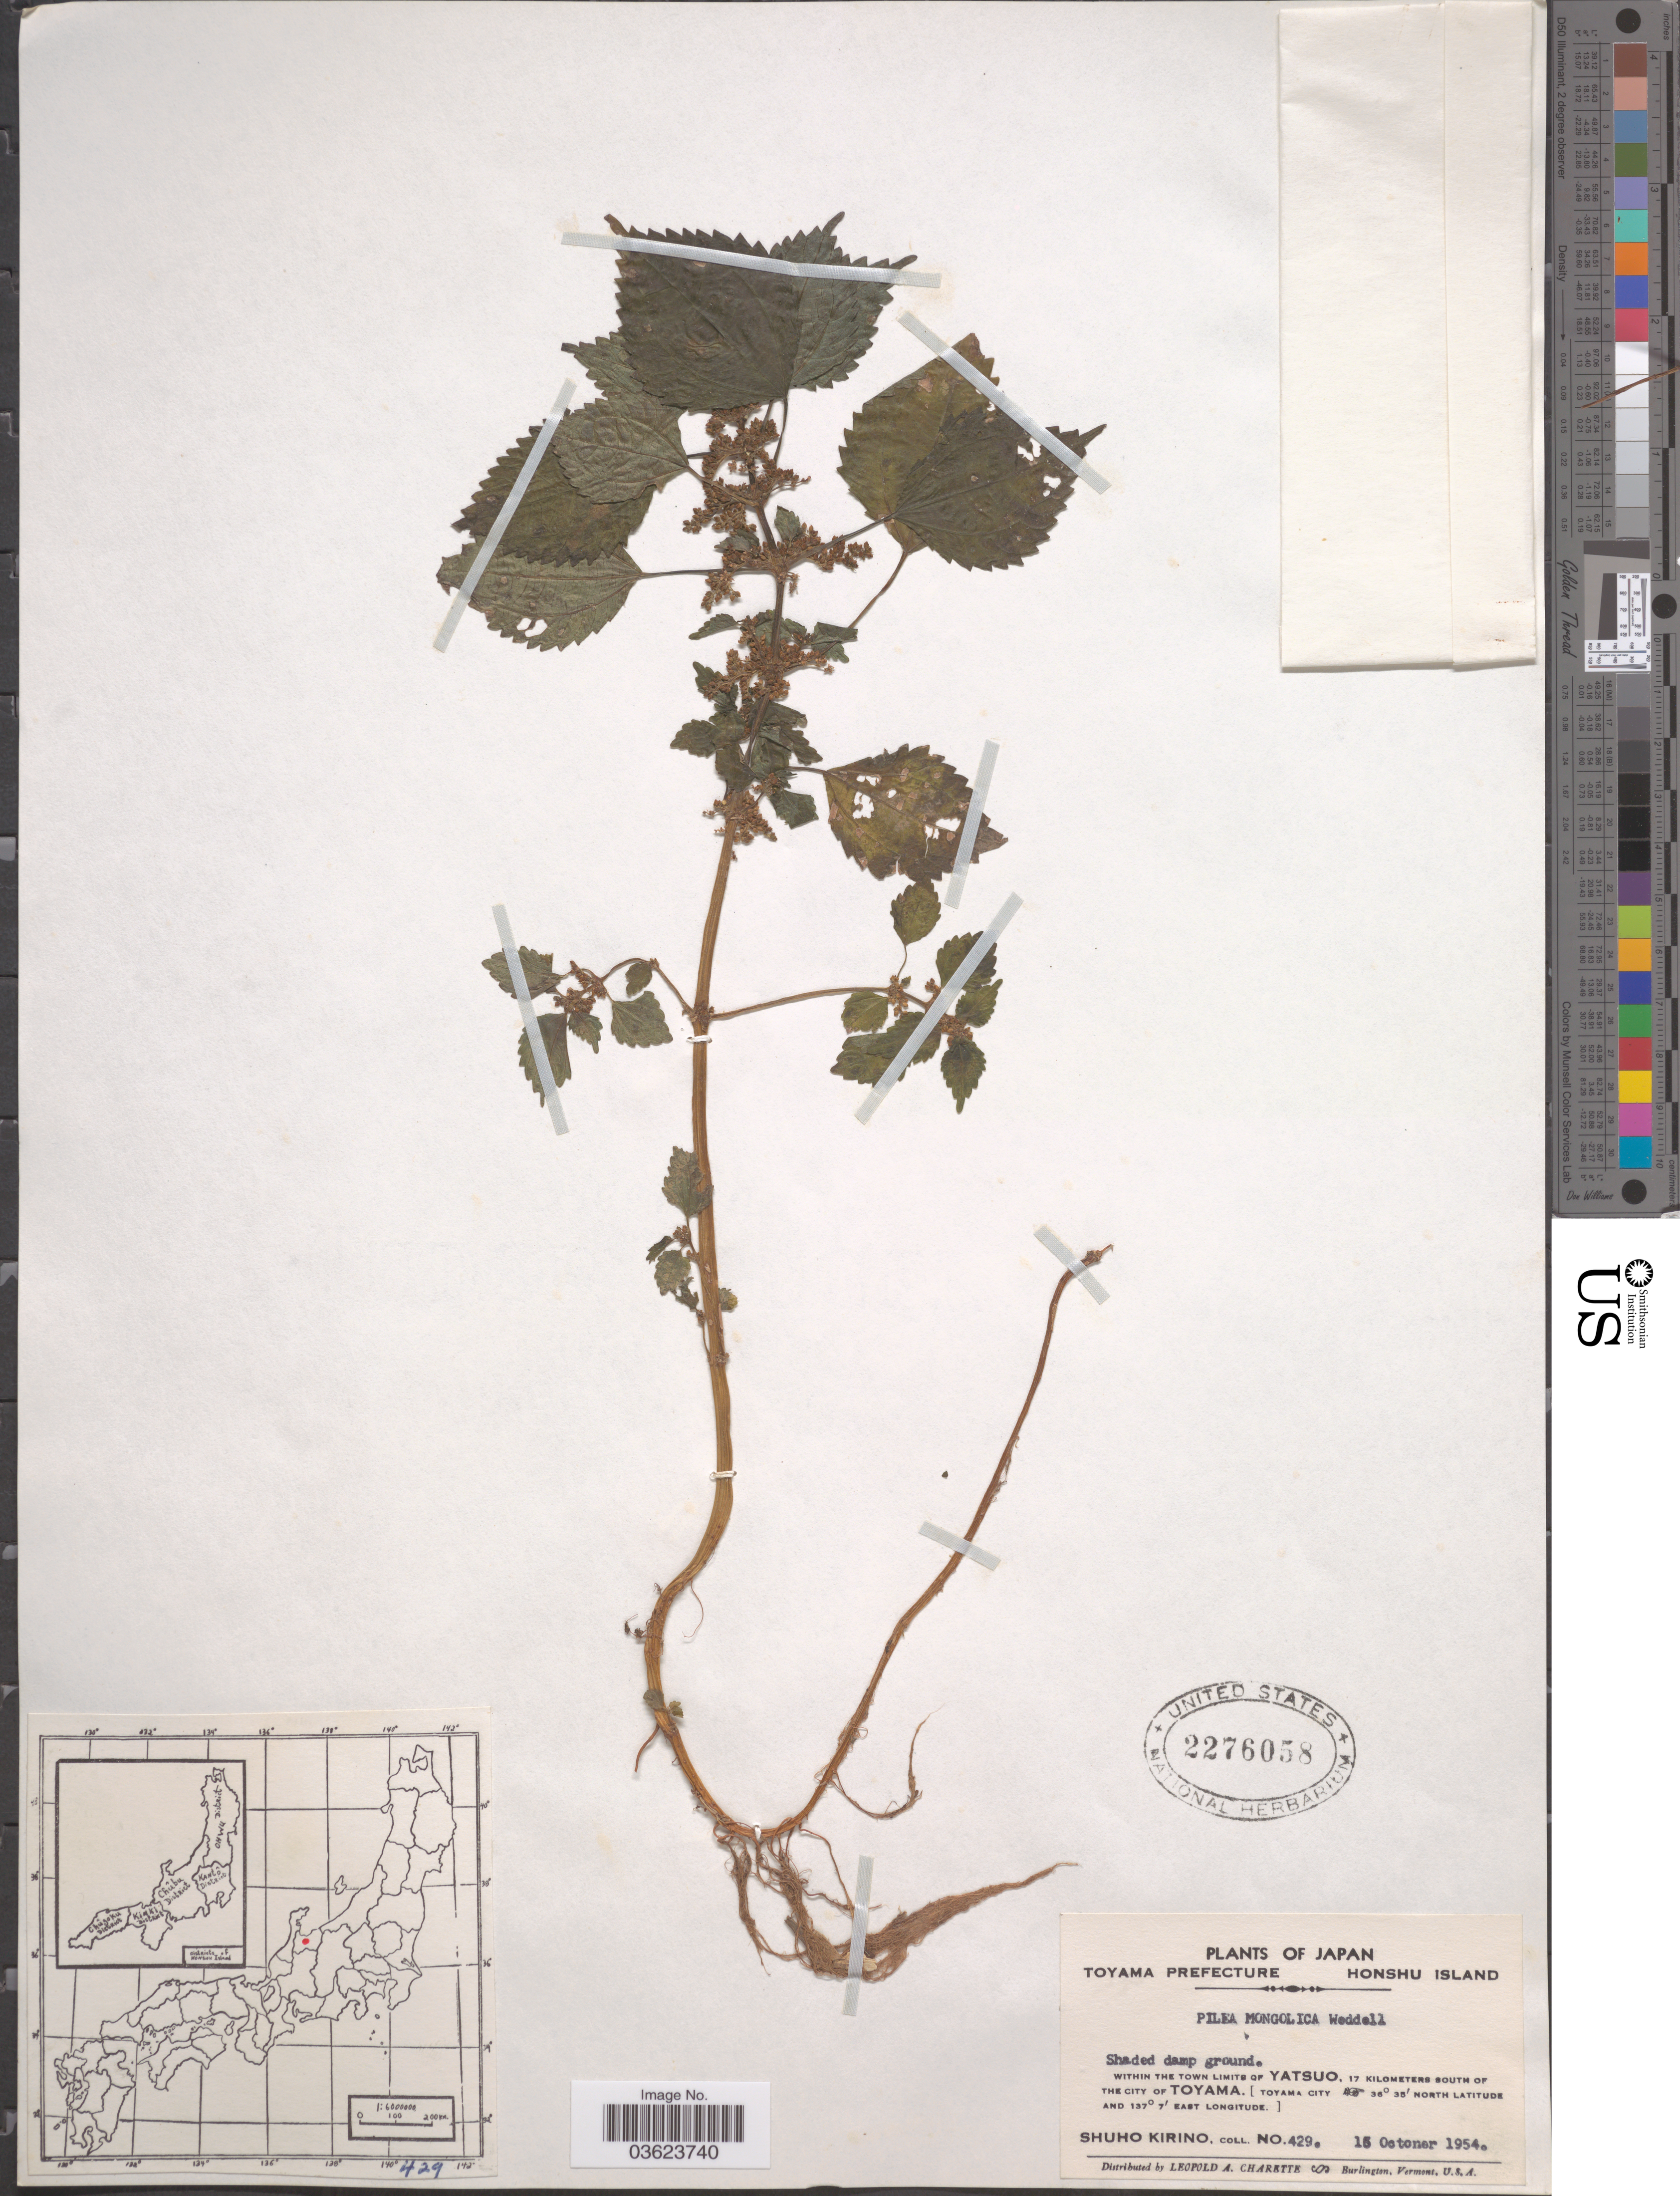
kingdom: Plantae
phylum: Tracheophyta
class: Magnoliopsida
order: Rosales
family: Urticaceae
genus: Pilea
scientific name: Pilea mongolica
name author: Wedd.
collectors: S. Kirino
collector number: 429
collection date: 1954-10-15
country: Japan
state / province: Toyama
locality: Toyama Prefecture, Honshu Island. Within the town limits of Yatsuo, 17 kilometers south of the city of Toyama [Toyama city].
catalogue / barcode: US 2276058